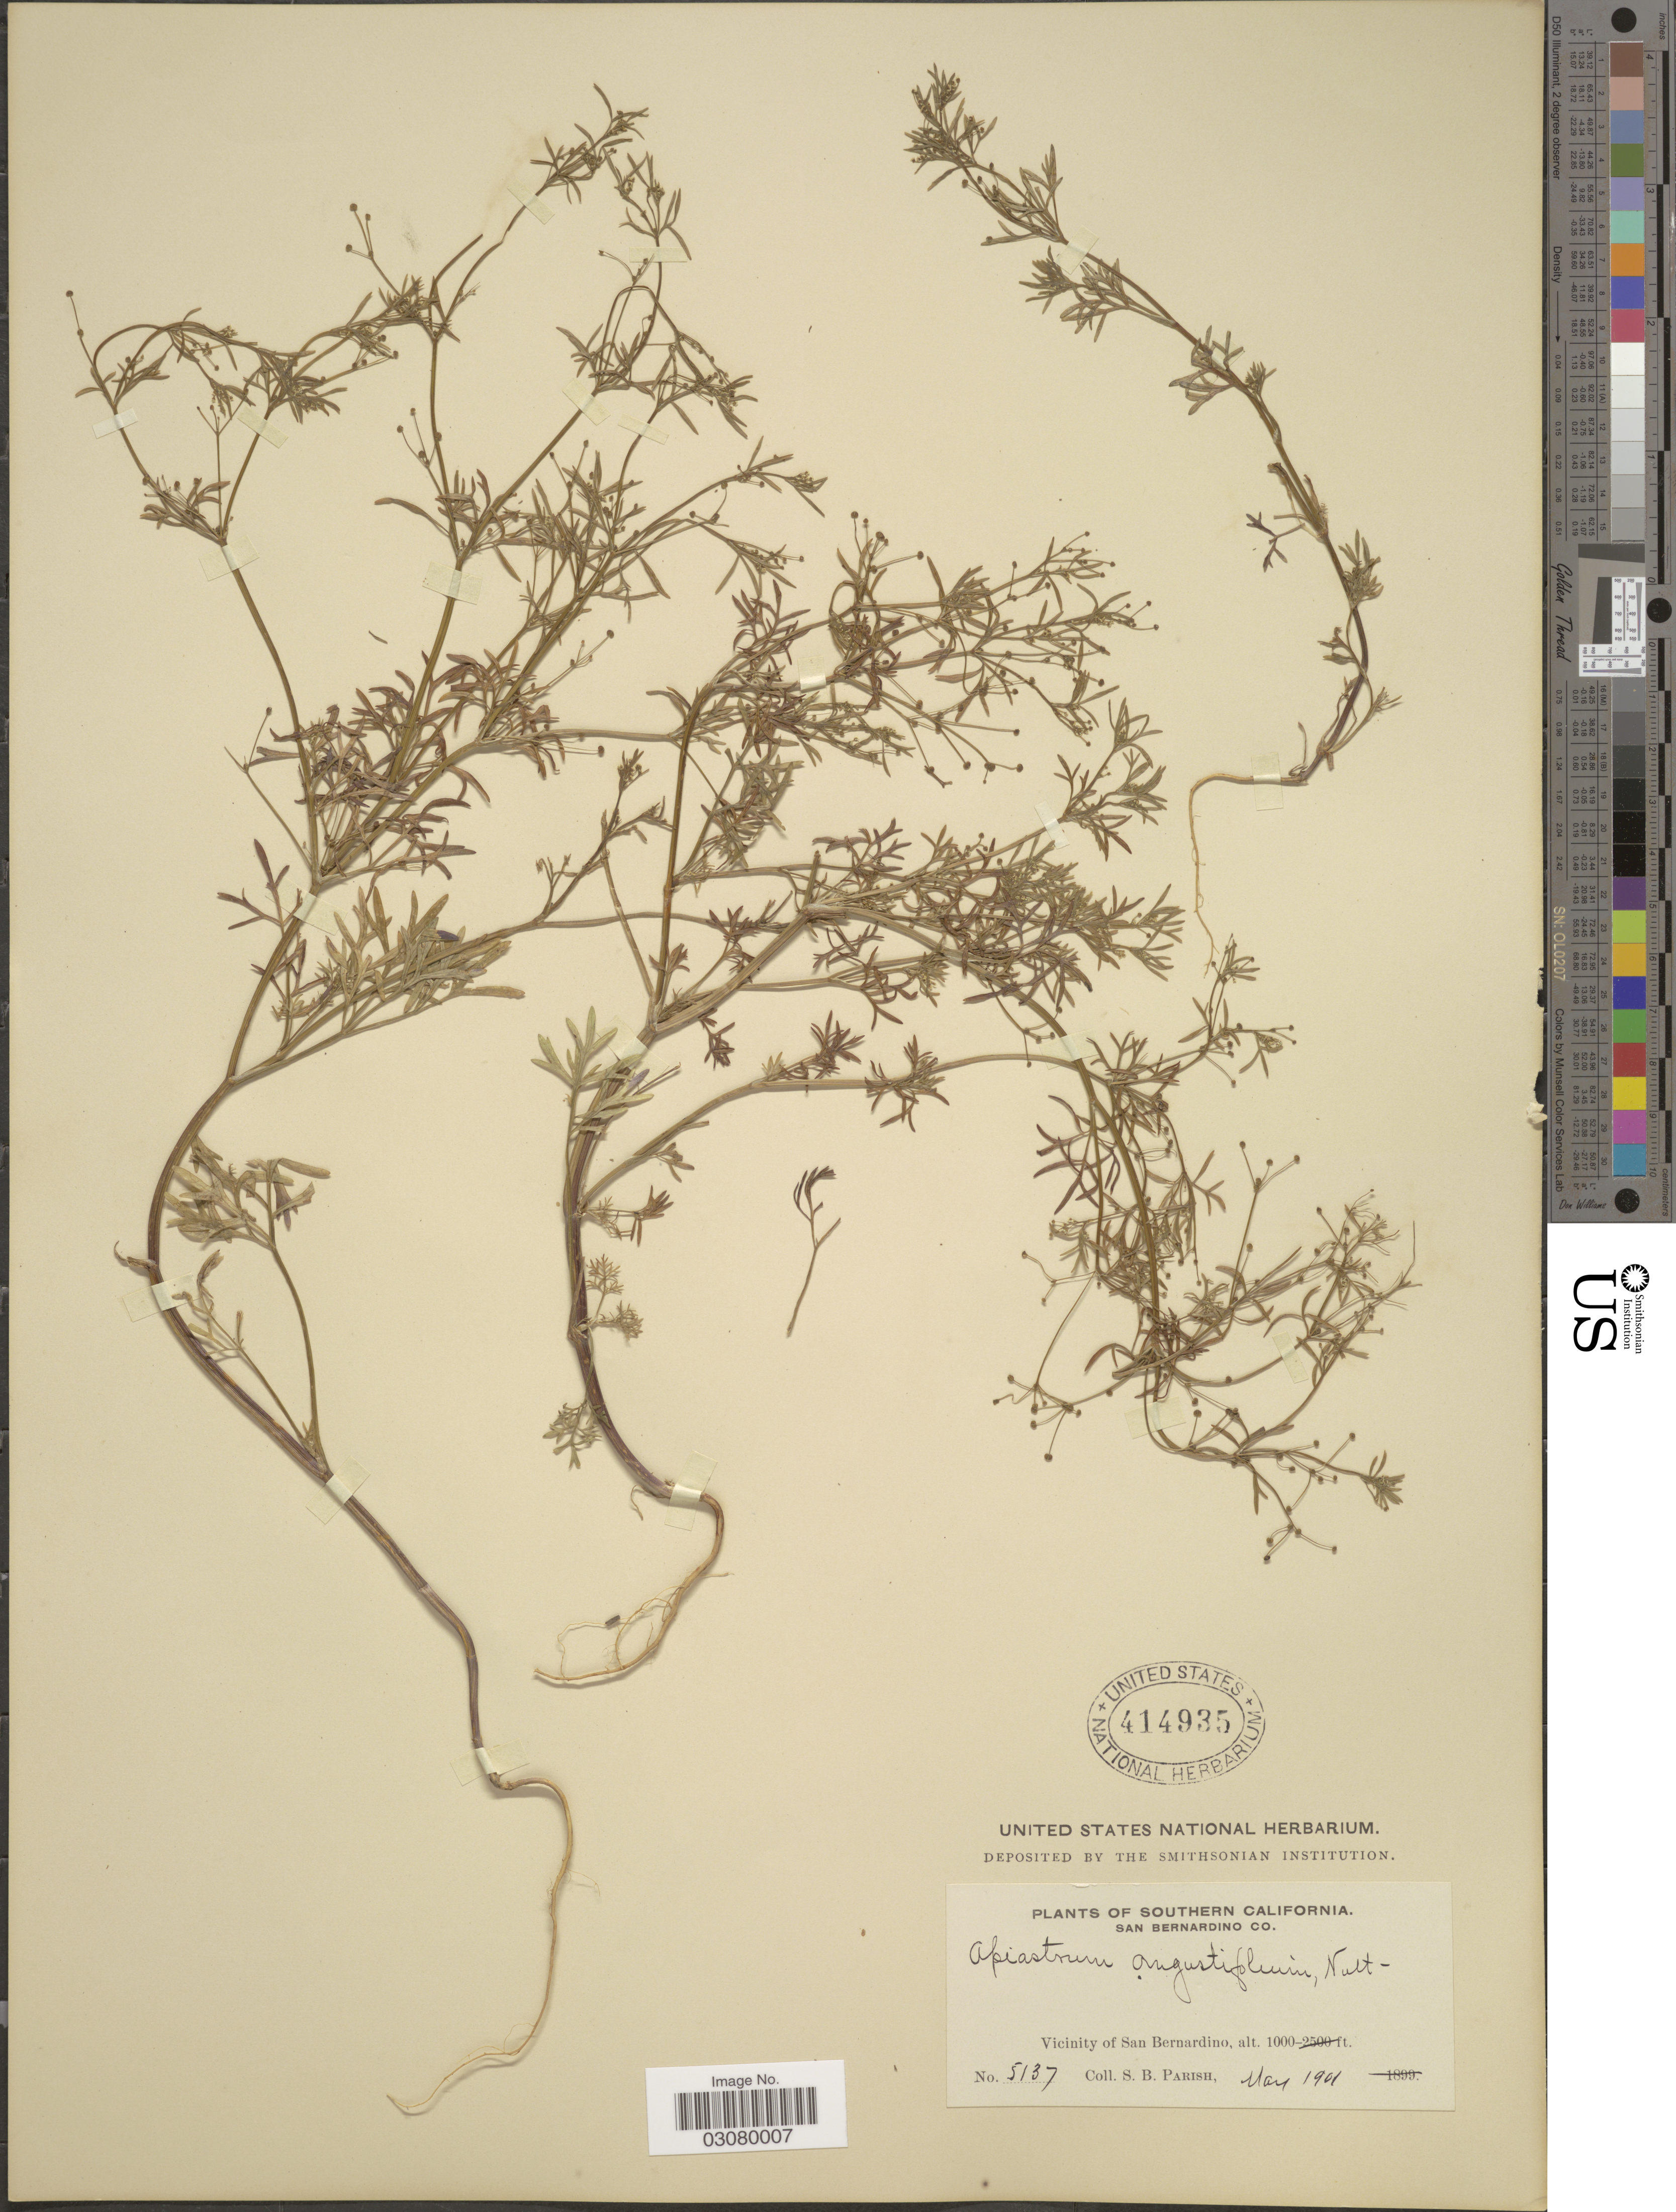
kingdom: Plantae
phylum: Tracheophyta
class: Magnoliopsida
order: Apiales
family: Apiaceae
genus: Apiastrum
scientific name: Apiastrum angustifolium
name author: Nutt.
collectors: S. B. Parish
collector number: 5137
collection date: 1901-05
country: United States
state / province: California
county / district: San Bernardino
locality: Southern California. San Bernardino Co. Vicinity of San Bernardino.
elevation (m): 305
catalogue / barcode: US 414935